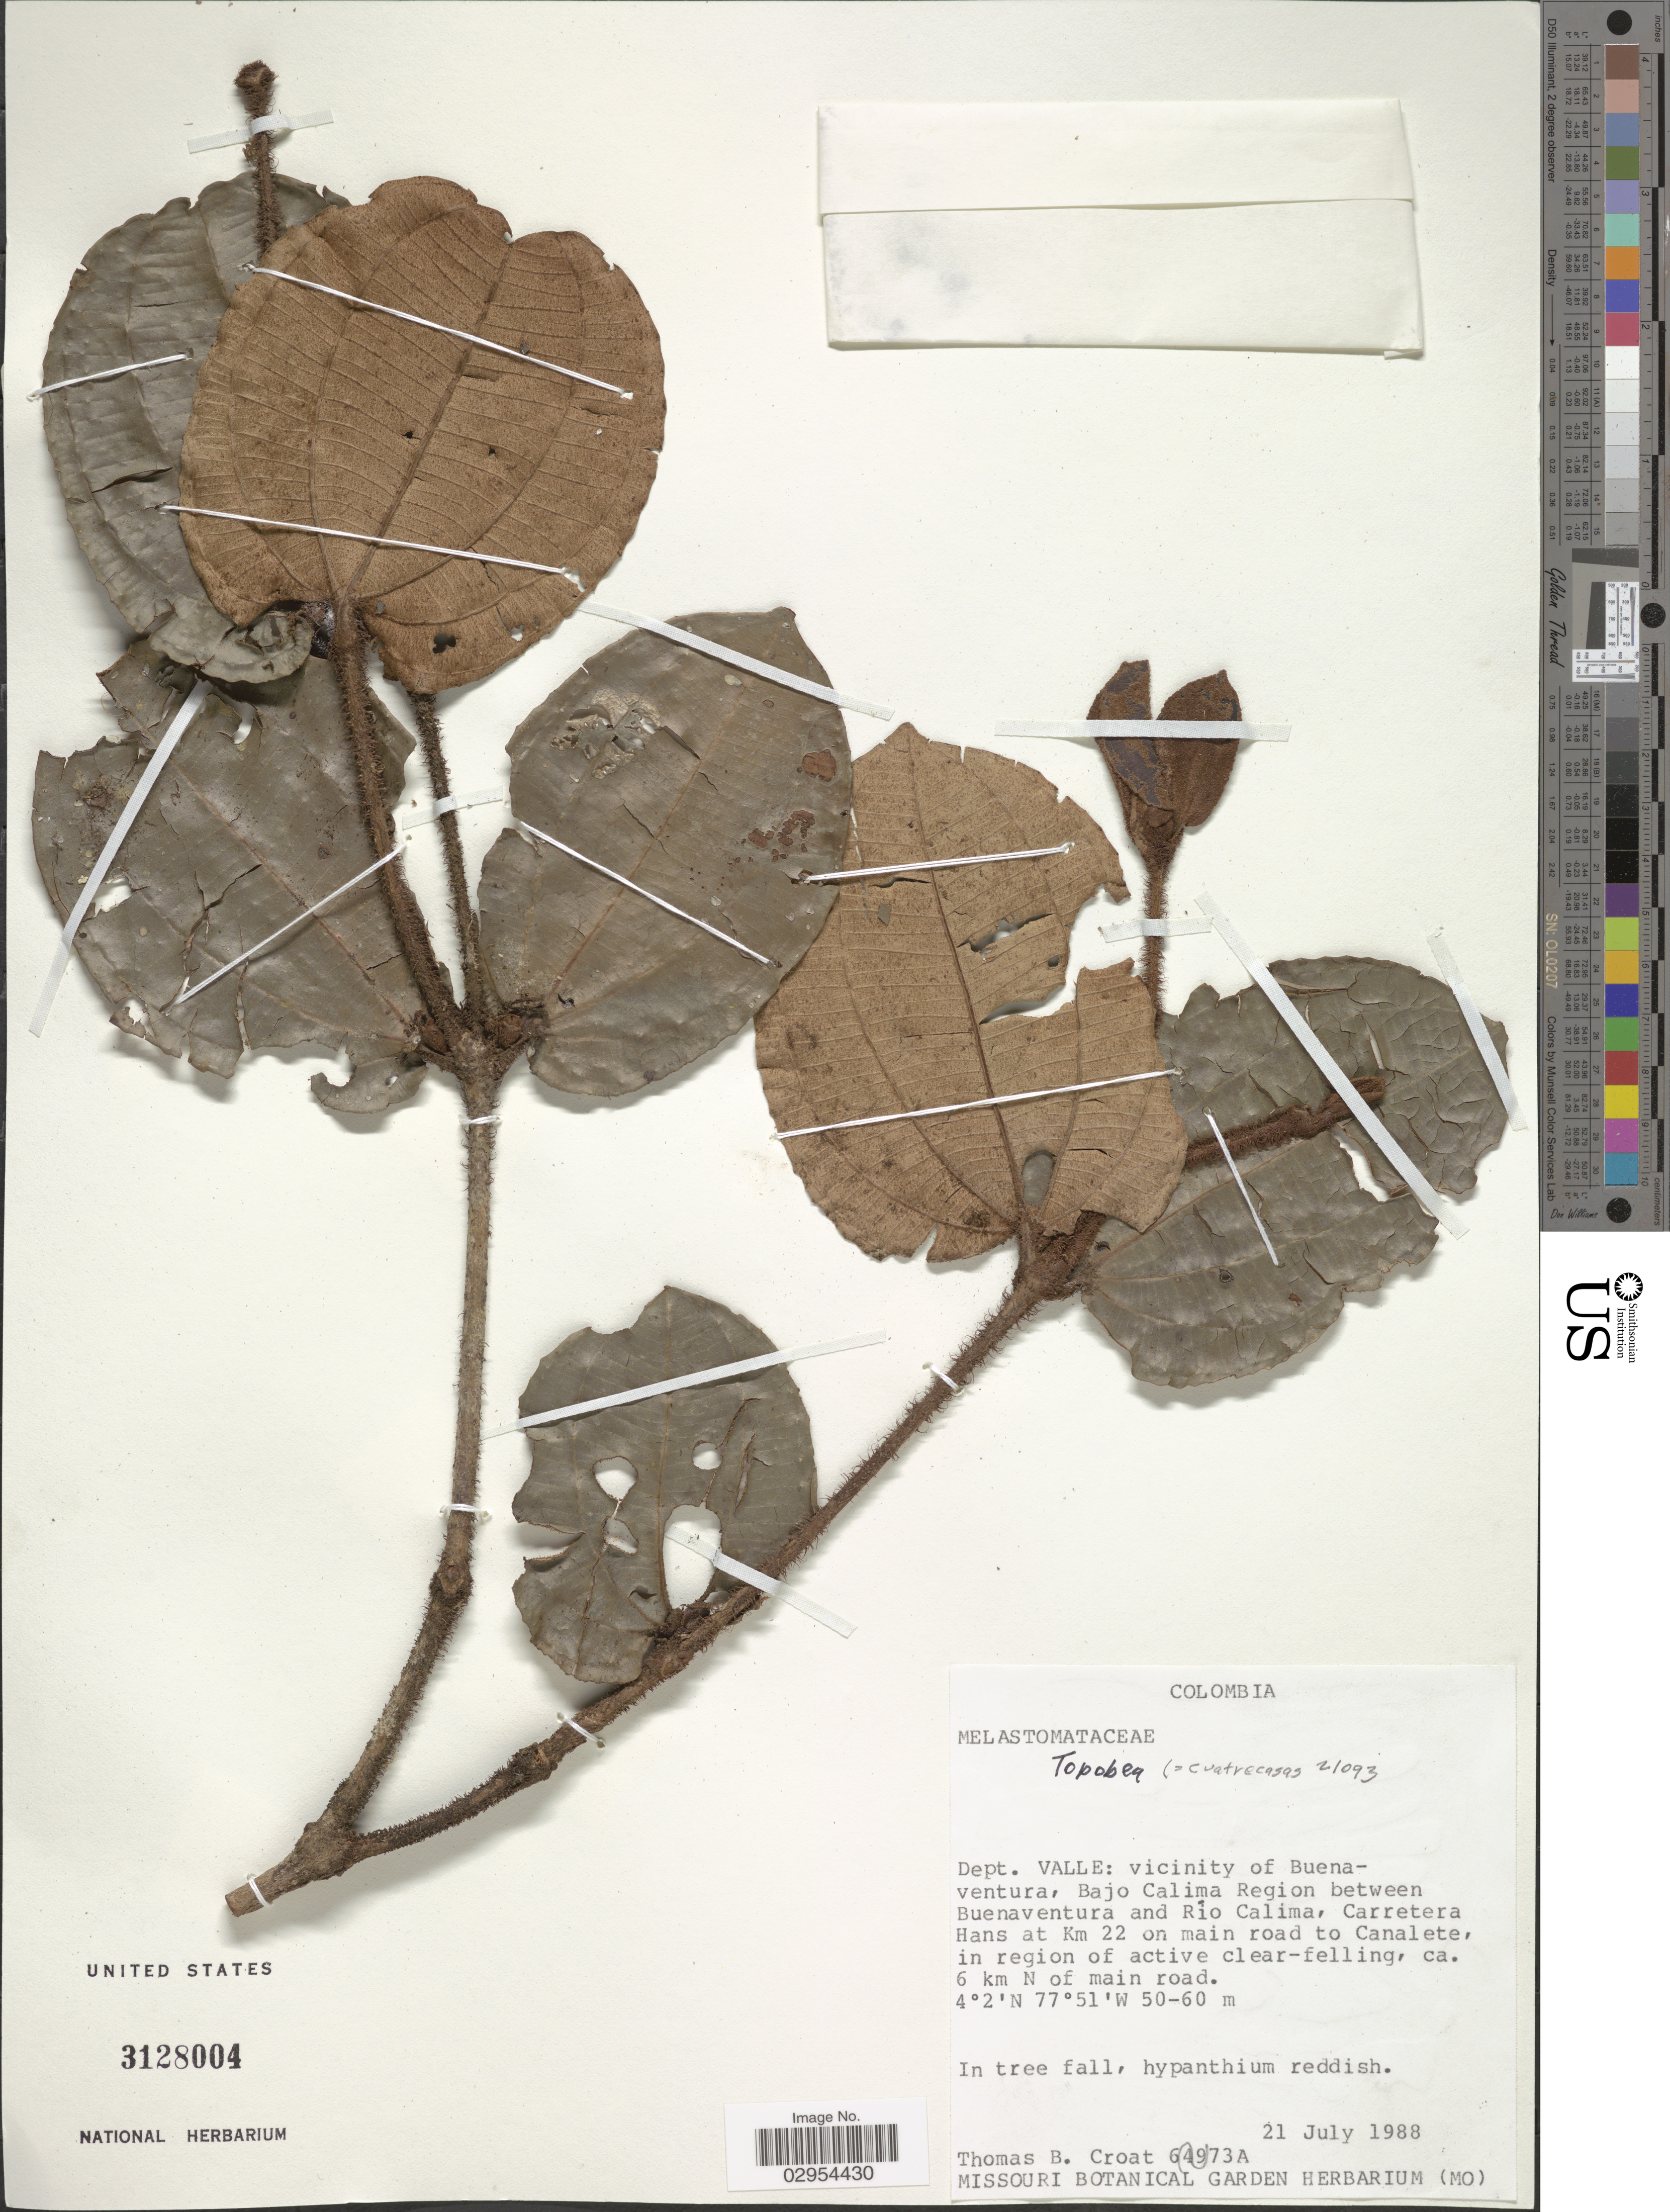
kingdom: Plantae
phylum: Tracheophyta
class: Magnoliopsida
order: Myrtales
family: Melastomataceae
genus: Topobea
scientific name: Topobea sp.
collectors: T. B. Croat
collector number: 64973A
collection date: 1988-07-21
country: Colombia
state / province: Valle del Cauca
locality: Dept. Valle: vicinity of Buenaventura, Bajo Calima Region between Buenaventura and Río Calima, Carretera Hans at Km 22 on main road to Canalete, in region of active clear-felling, ca. 6 km N of main road.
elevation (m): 50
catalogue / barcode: US 3128004